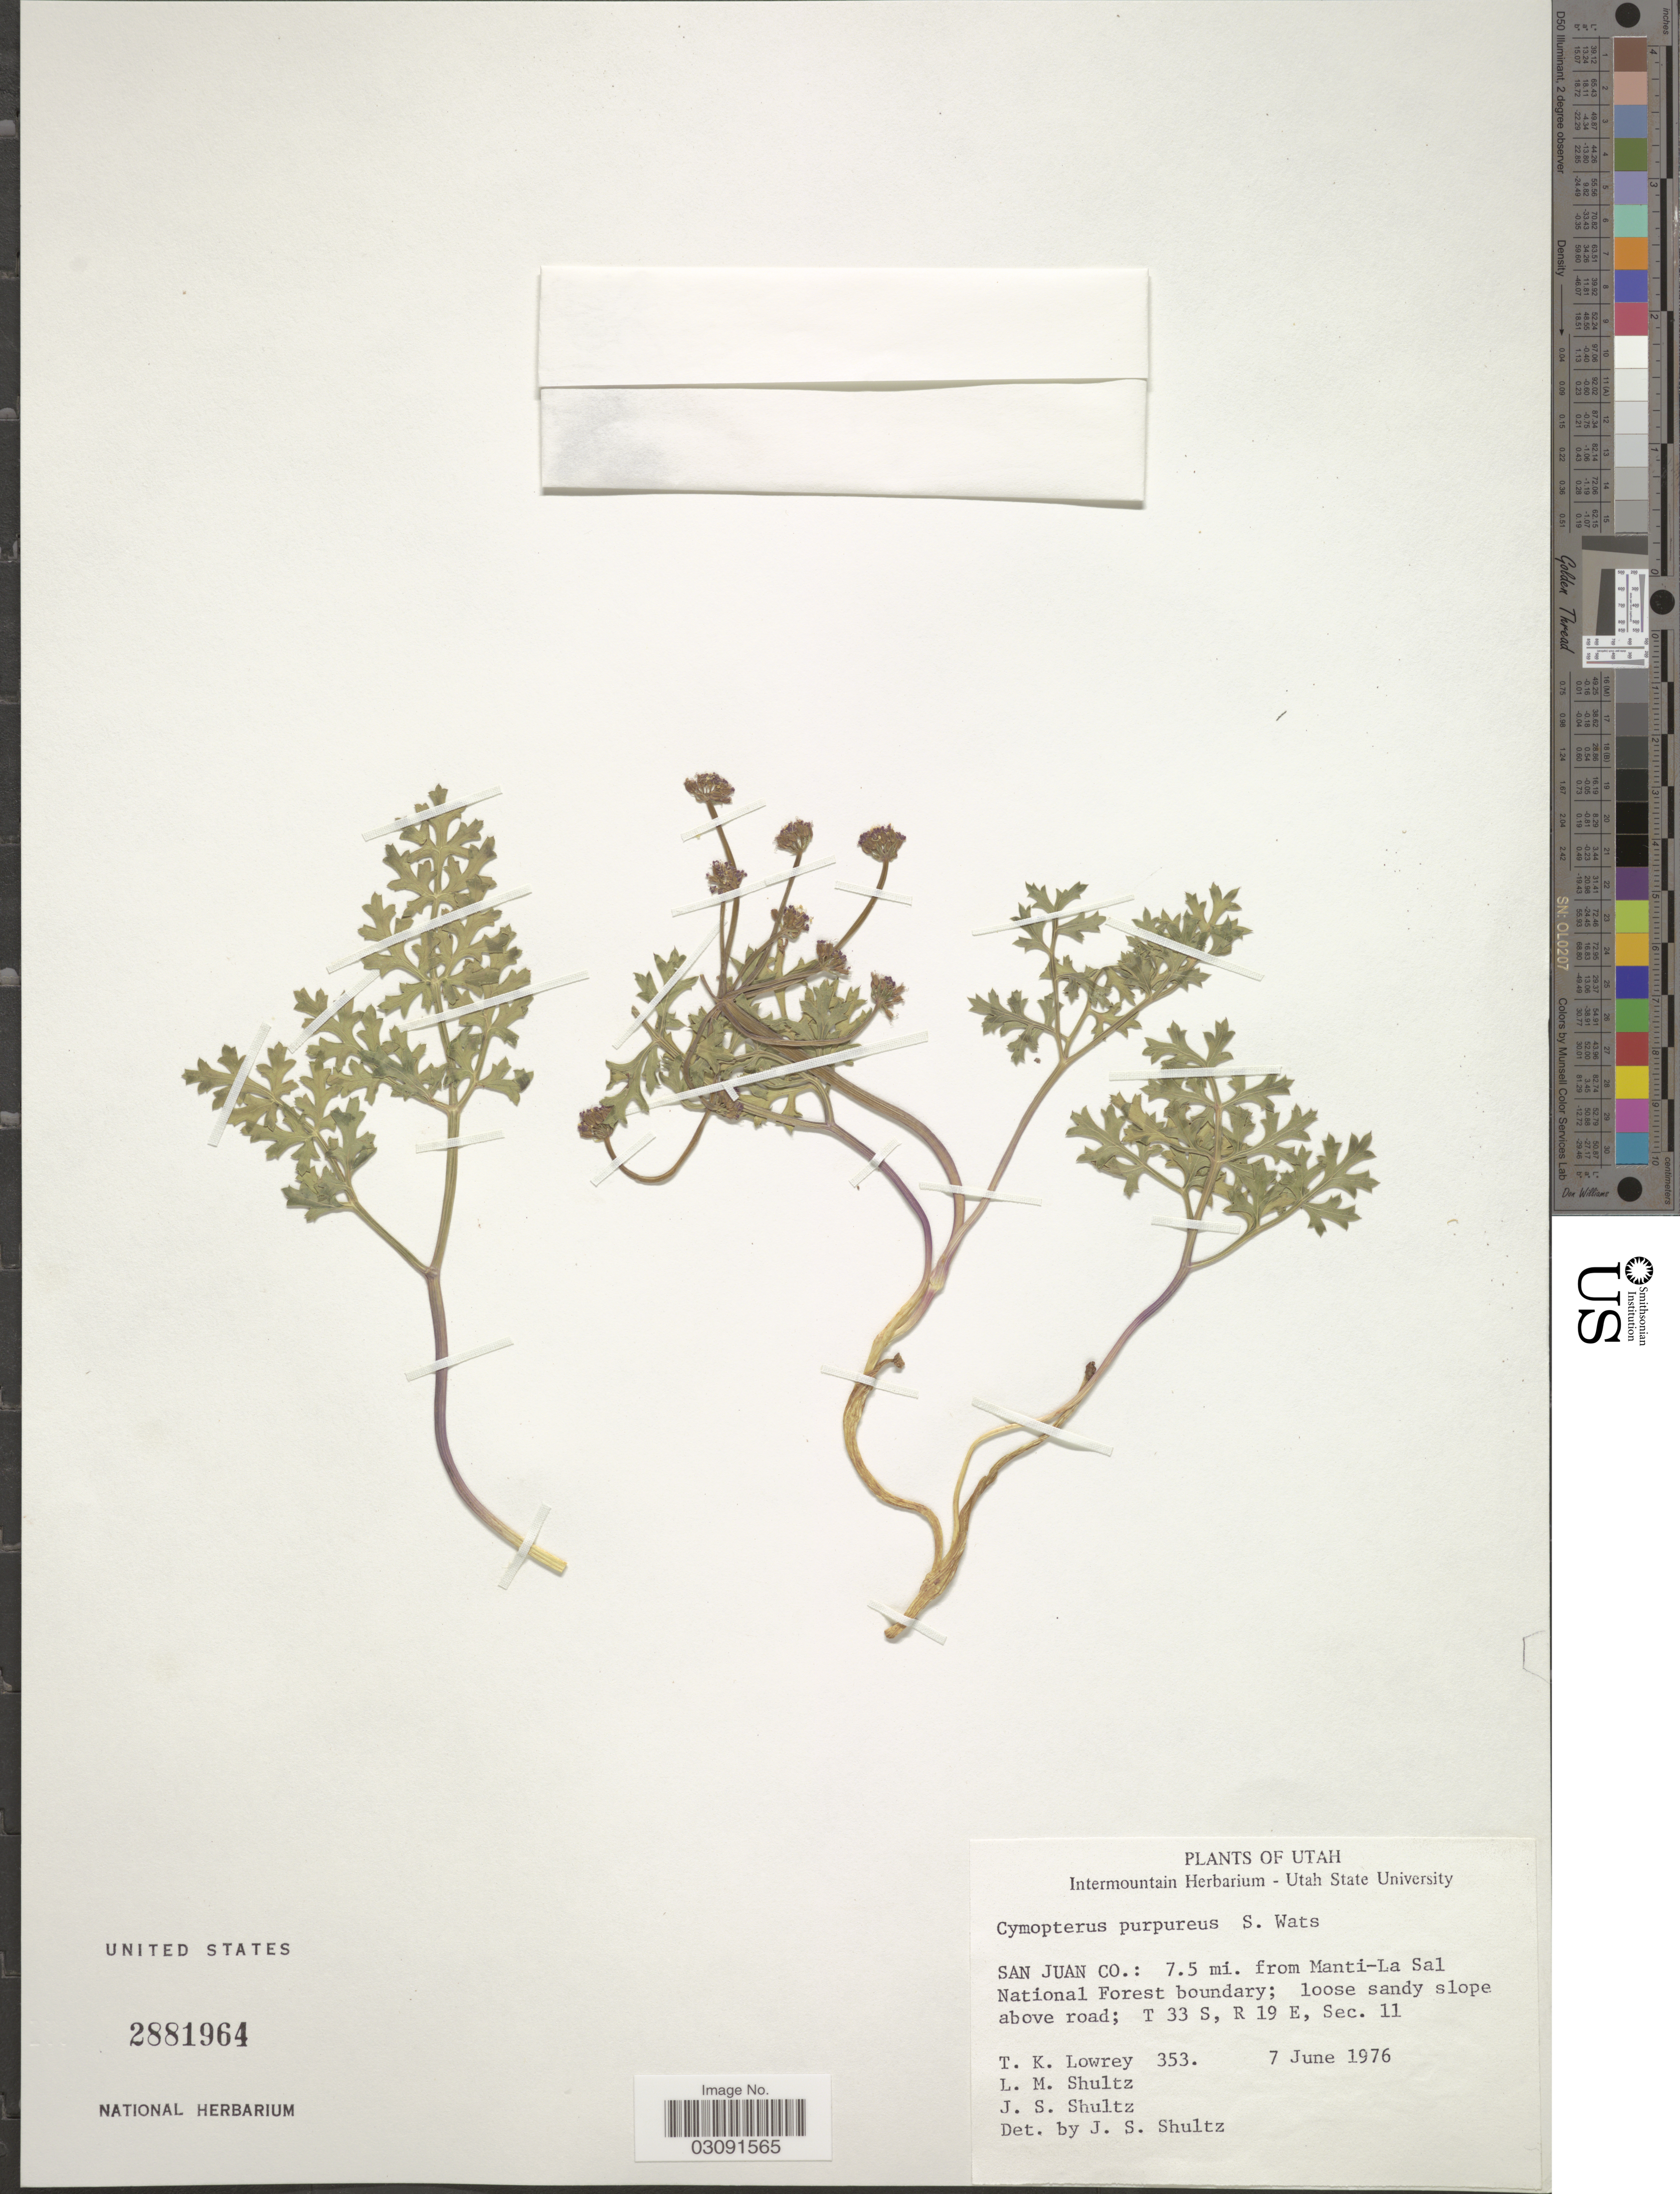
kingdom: Plantae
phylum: Tracheophyta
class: Magnoliopsida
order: Apiales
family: Apiaceae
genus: Cymopterus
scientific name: Cymopterus purpureus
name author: S. Watson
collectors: T. Lowrey, L. Shultz & J. Shultz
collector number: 353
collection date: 1976-06-07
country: United States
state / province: Utah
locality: San Juan Co.: 7.5 mi. from Manti-La Sal National Forest boundary, T 33 S, R 19 E, Sec. 11.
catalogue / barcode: US 2881964